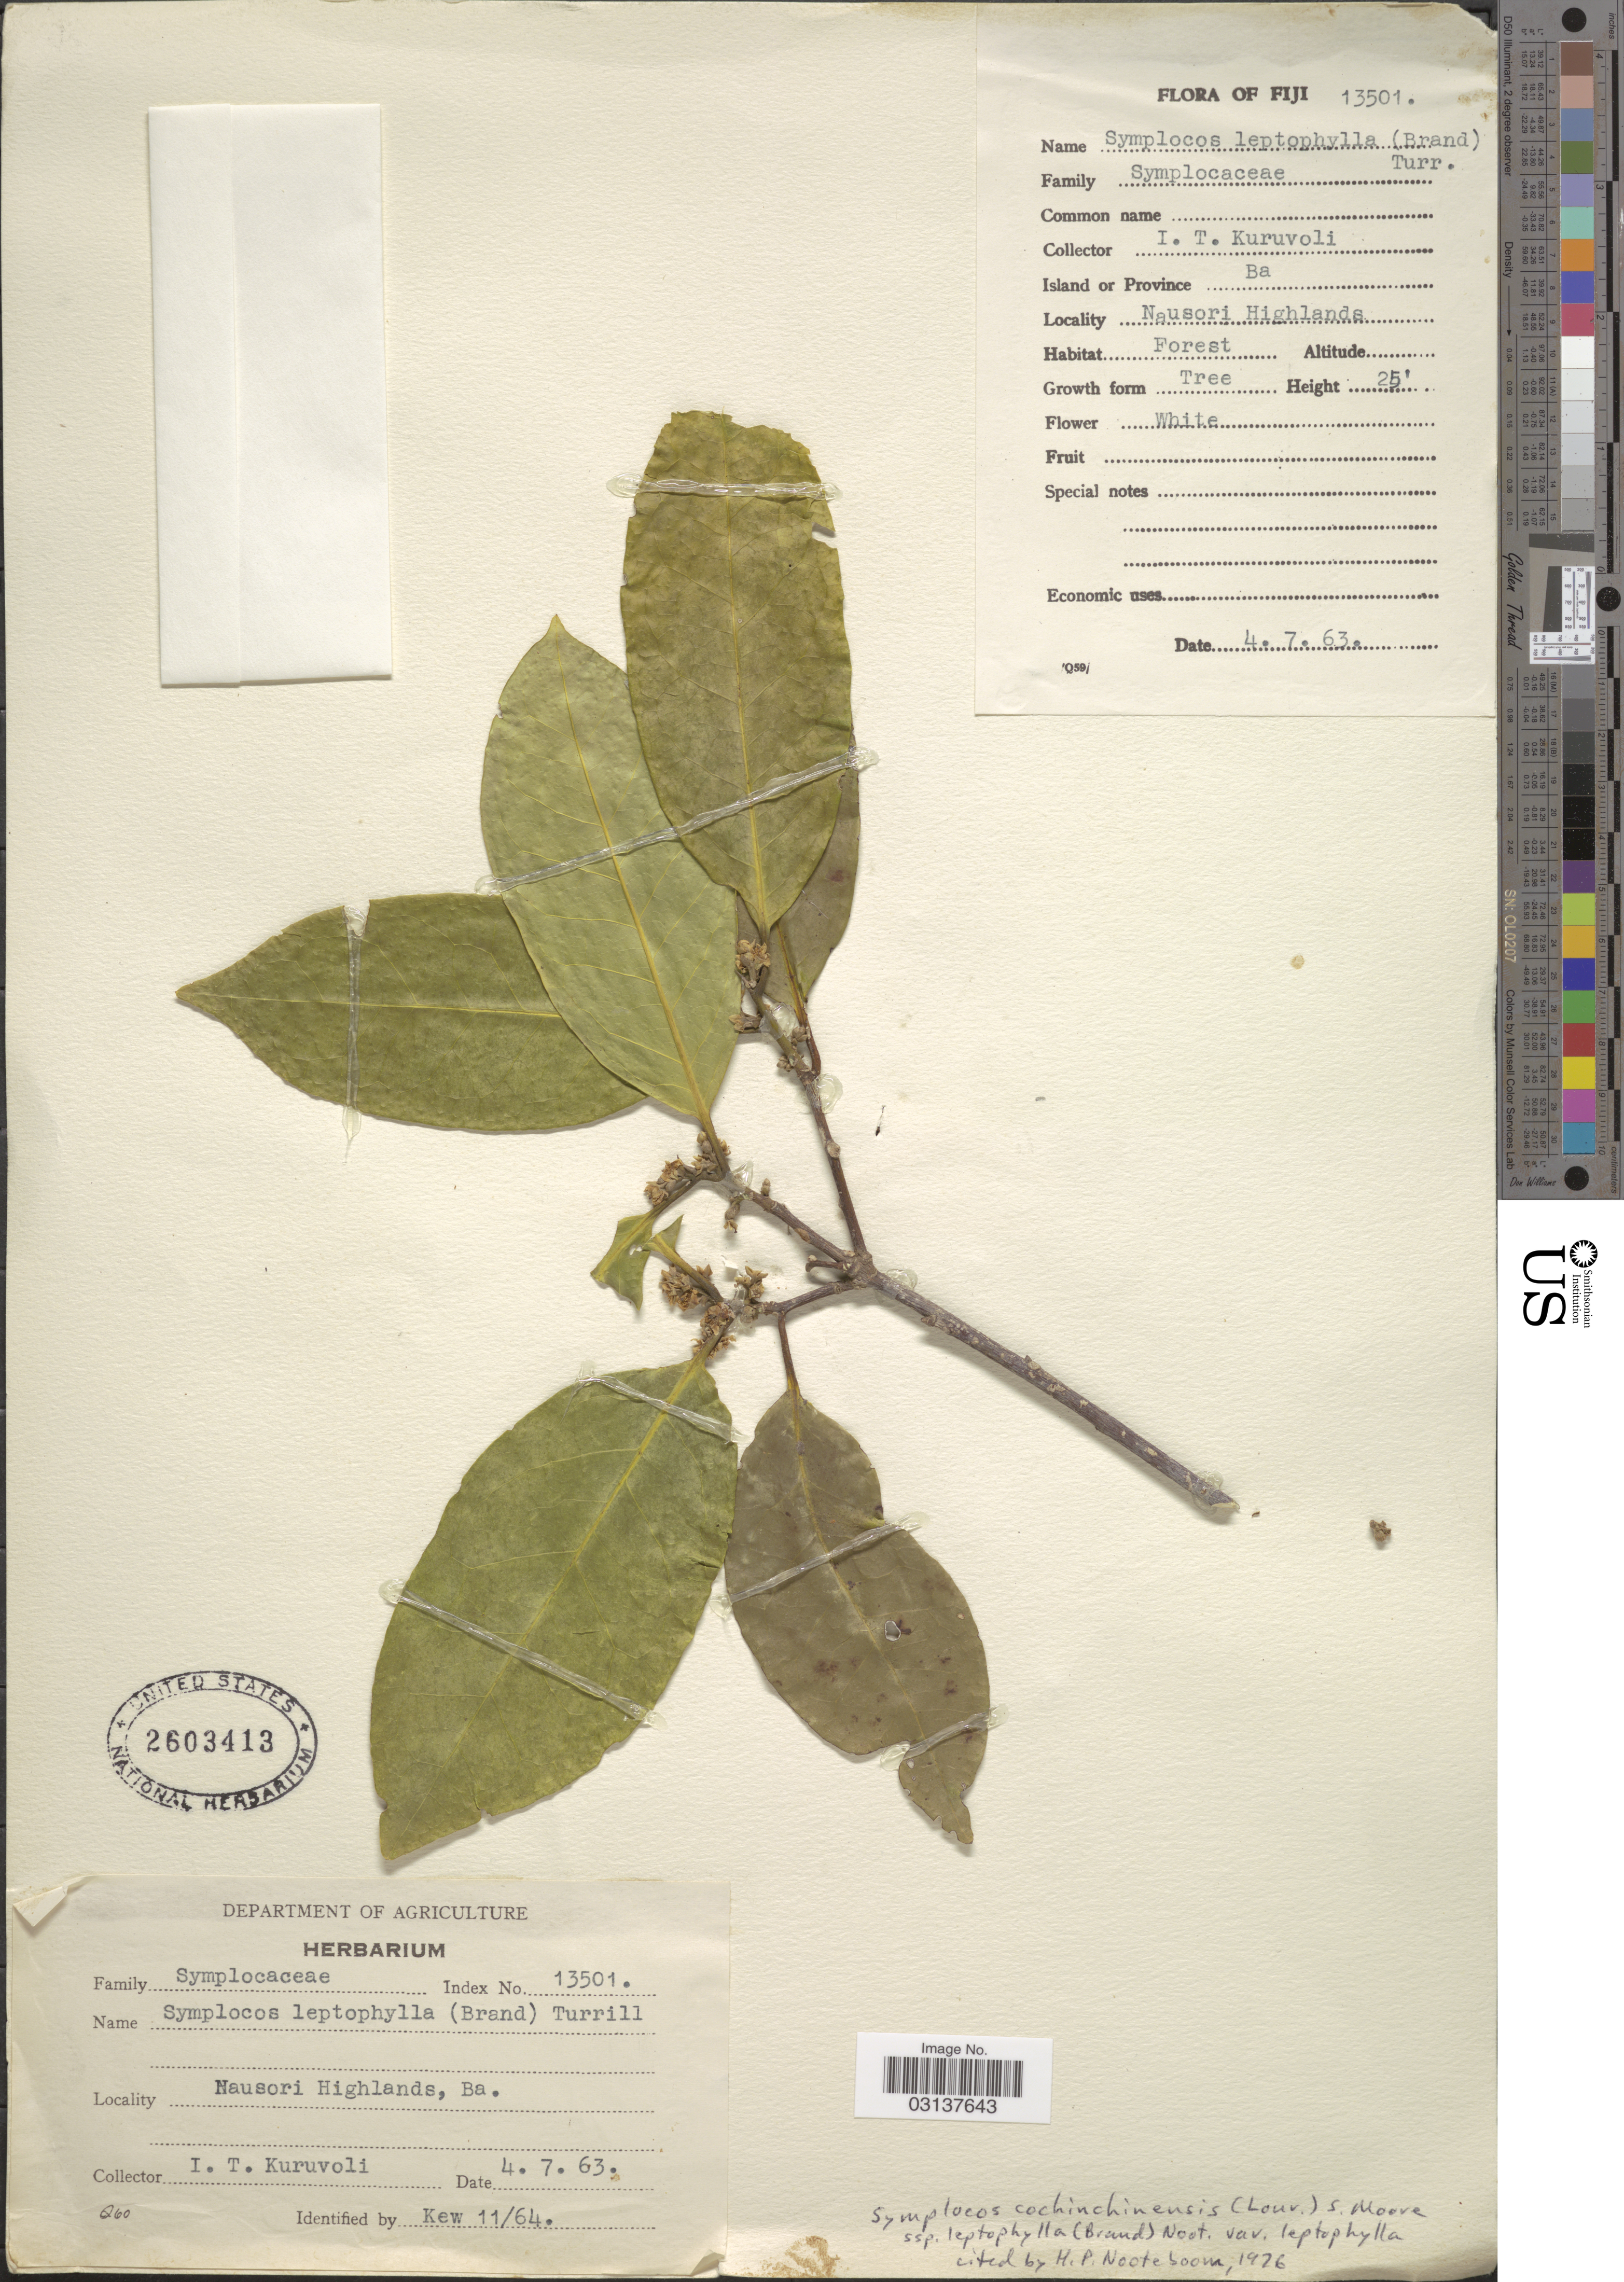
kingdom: Plantae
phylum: Tracheophyta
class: Magnoliopsida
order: Ericales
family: Symplocaceae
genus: Symplocos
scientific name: Symplocos cochinchinensis var. leptophylla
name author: (Brand) Noot.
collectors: I. Kuruvoli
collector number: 13501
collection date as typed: Transcribed d/m/y: 4/7/63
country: Fiji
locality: Island Ba, Nausori Highlands.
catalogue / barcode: US 2603413